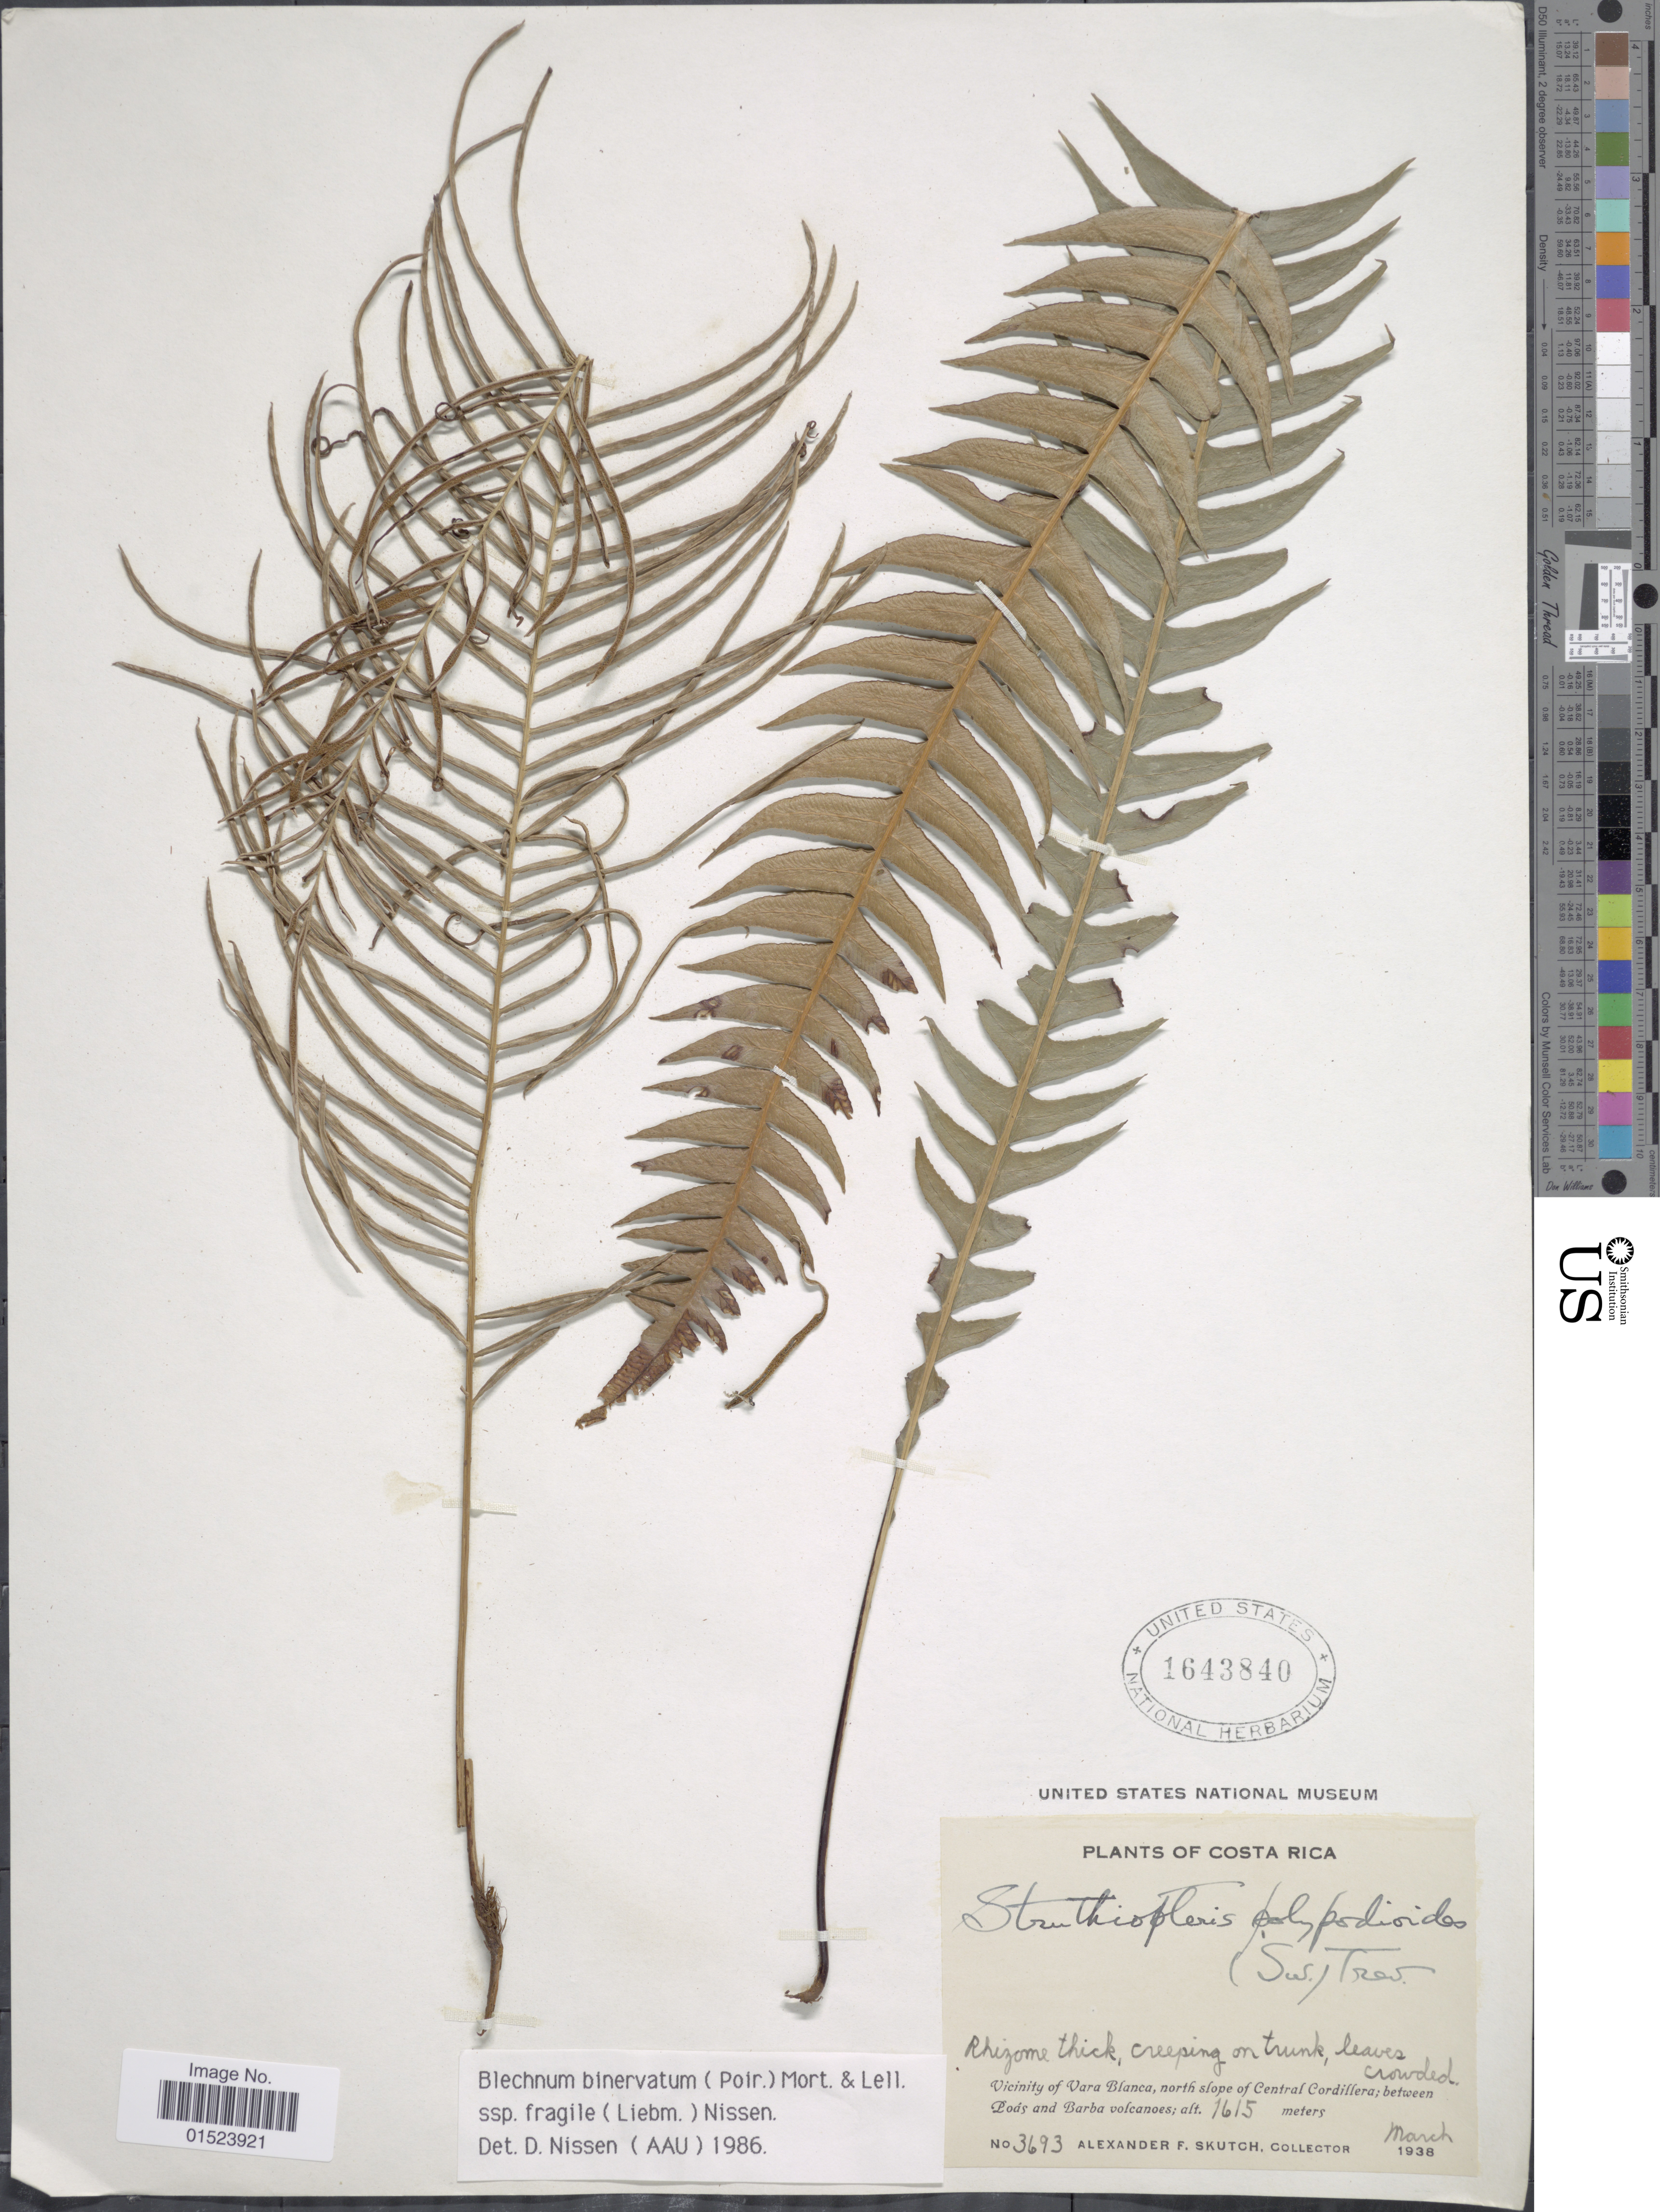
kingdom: Plantae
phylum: Tracheophyta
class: Polypodiopsida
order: Polypodiales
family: Blechnaceae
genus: Blechnum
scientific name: Blechnum fragile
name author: (Liebm.) C.V. Morton & Lellinger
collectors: A. F. Skutch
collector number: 3693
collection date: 1938-03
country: Costa Rica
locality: Vicinity of Vara Blanca, north slope of Central Cordillera; between Poás and Barba volcanoes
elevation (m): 1615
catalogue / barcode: US 1643840